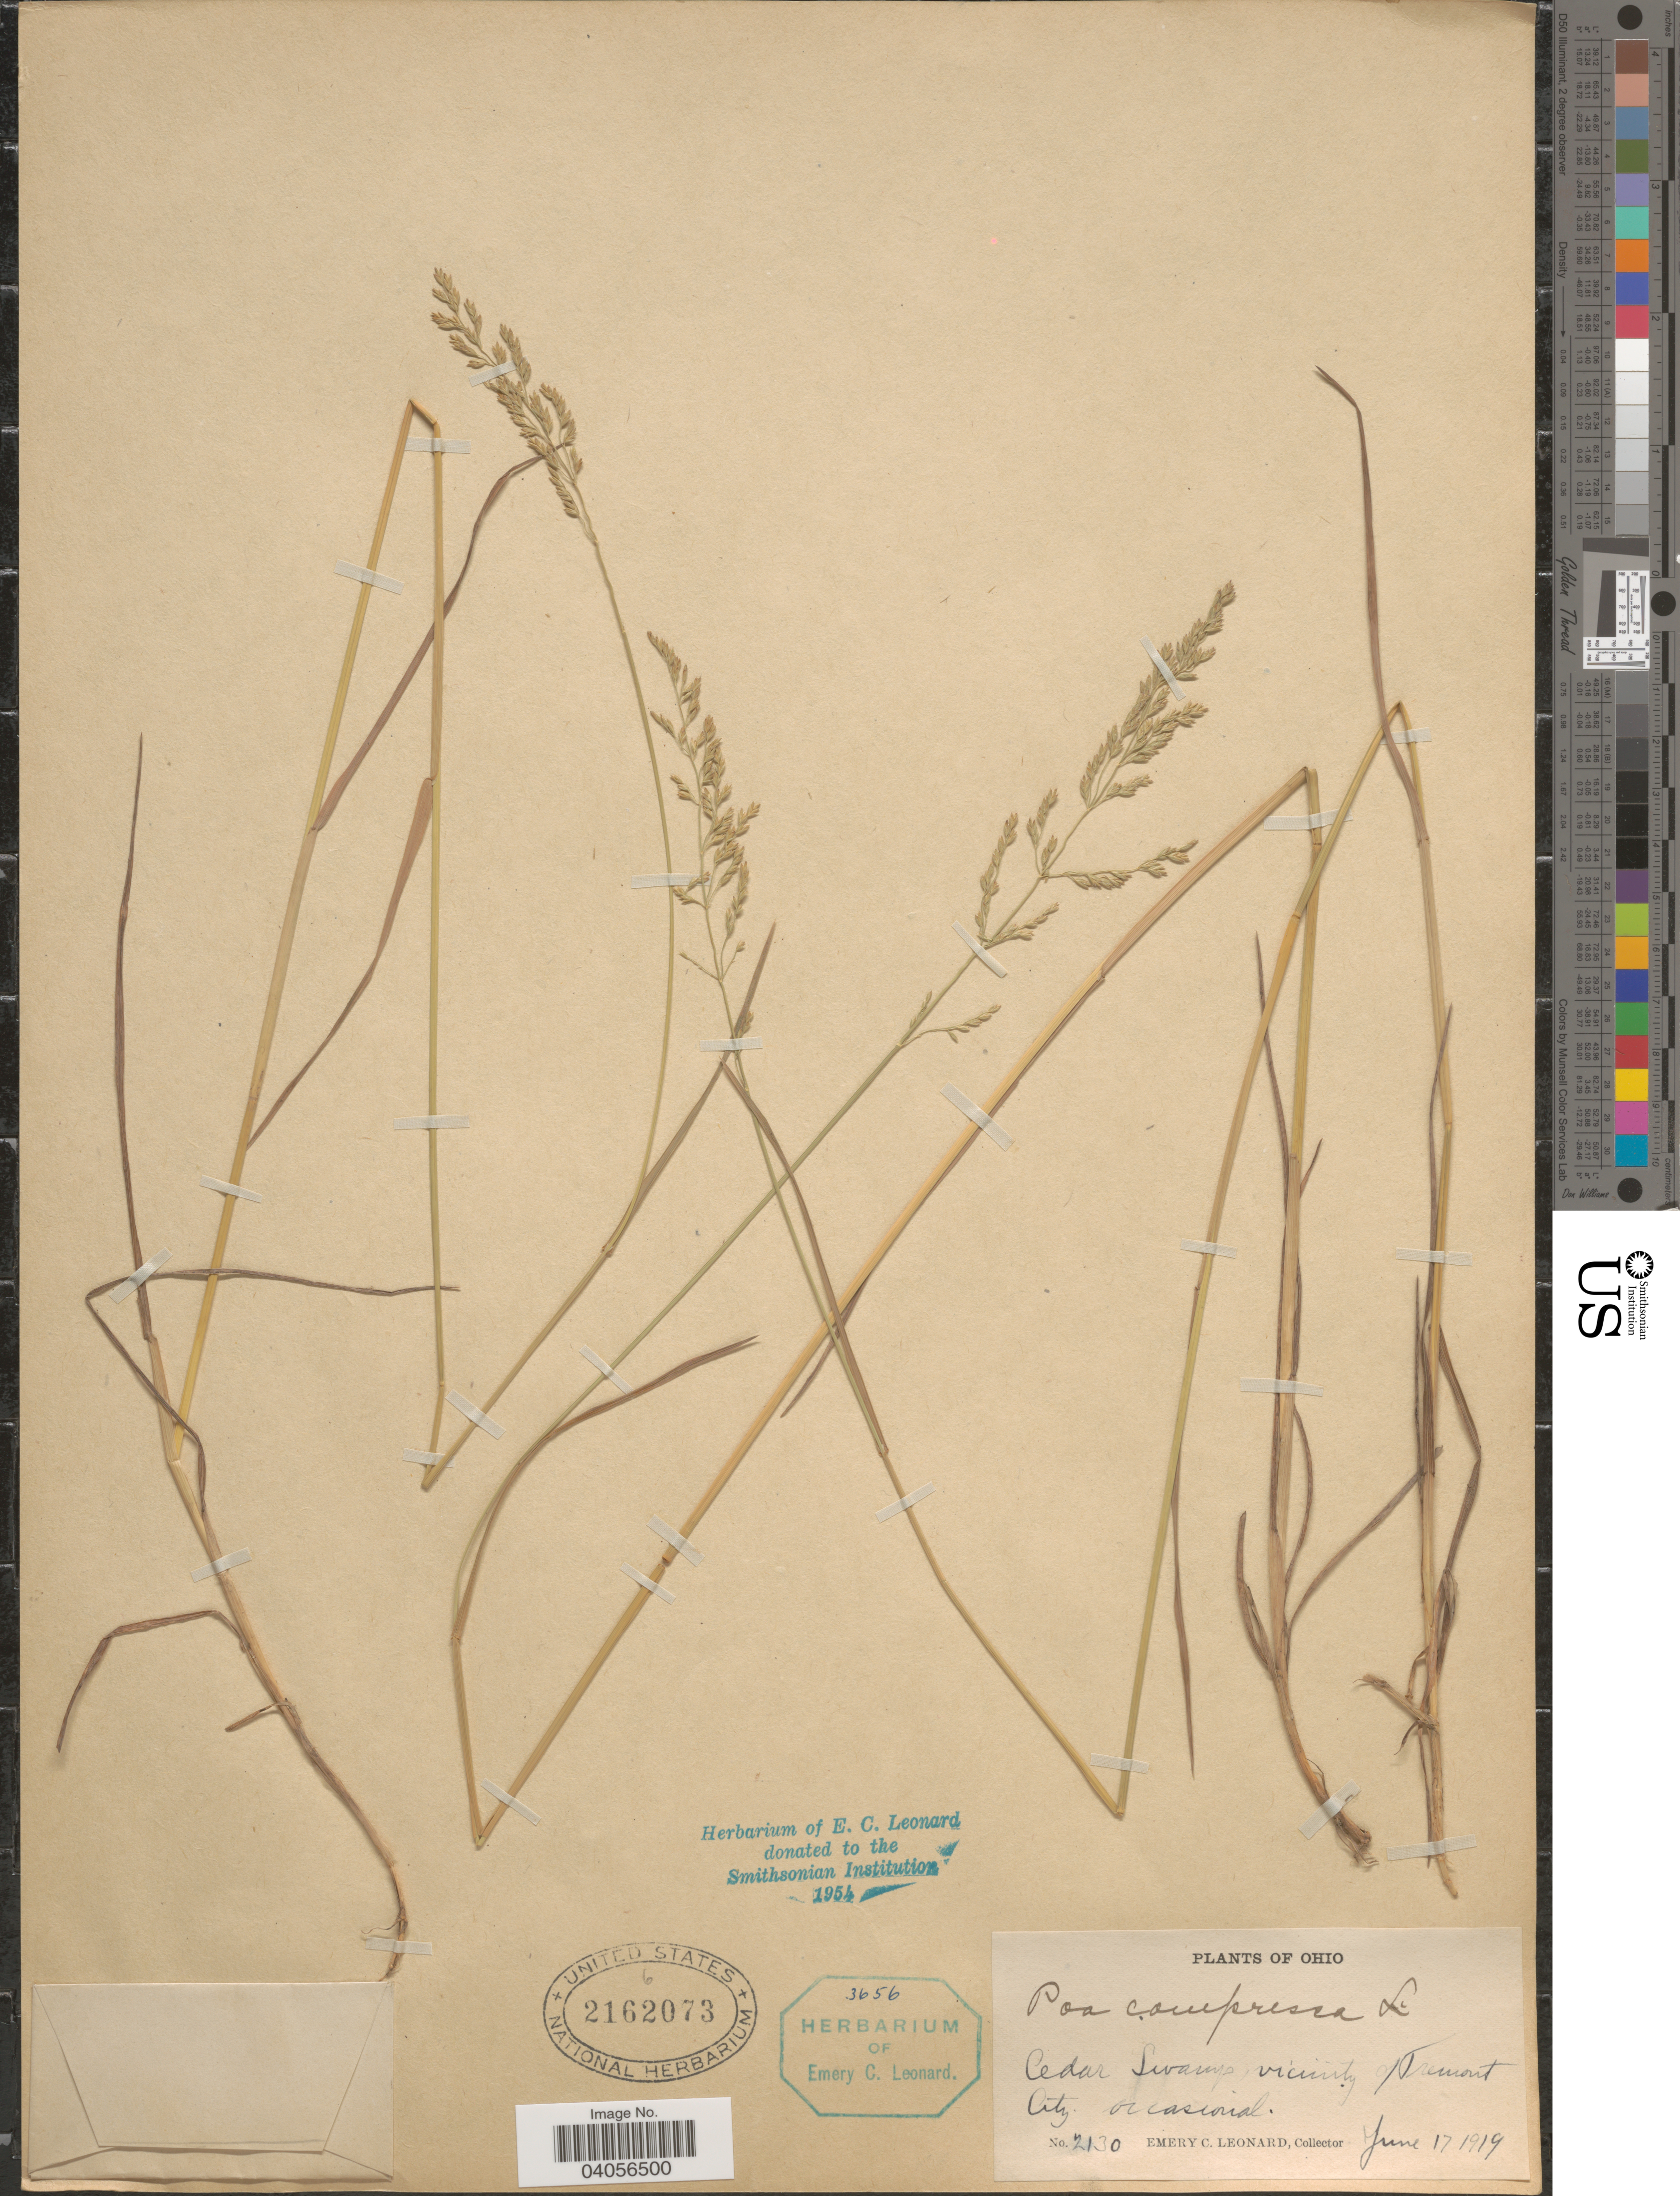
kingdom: Plantae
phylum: Tracheophyta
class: Liliopsida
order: Poales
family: Poaceae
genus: Poa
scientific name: Poa compressa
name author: L.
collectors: E. C. Leonard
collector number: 2130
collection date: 1919-06-17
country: United States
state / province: Ohio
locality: Cedar Swamps, vicinity of Tremont City.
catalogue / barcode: US 2162073